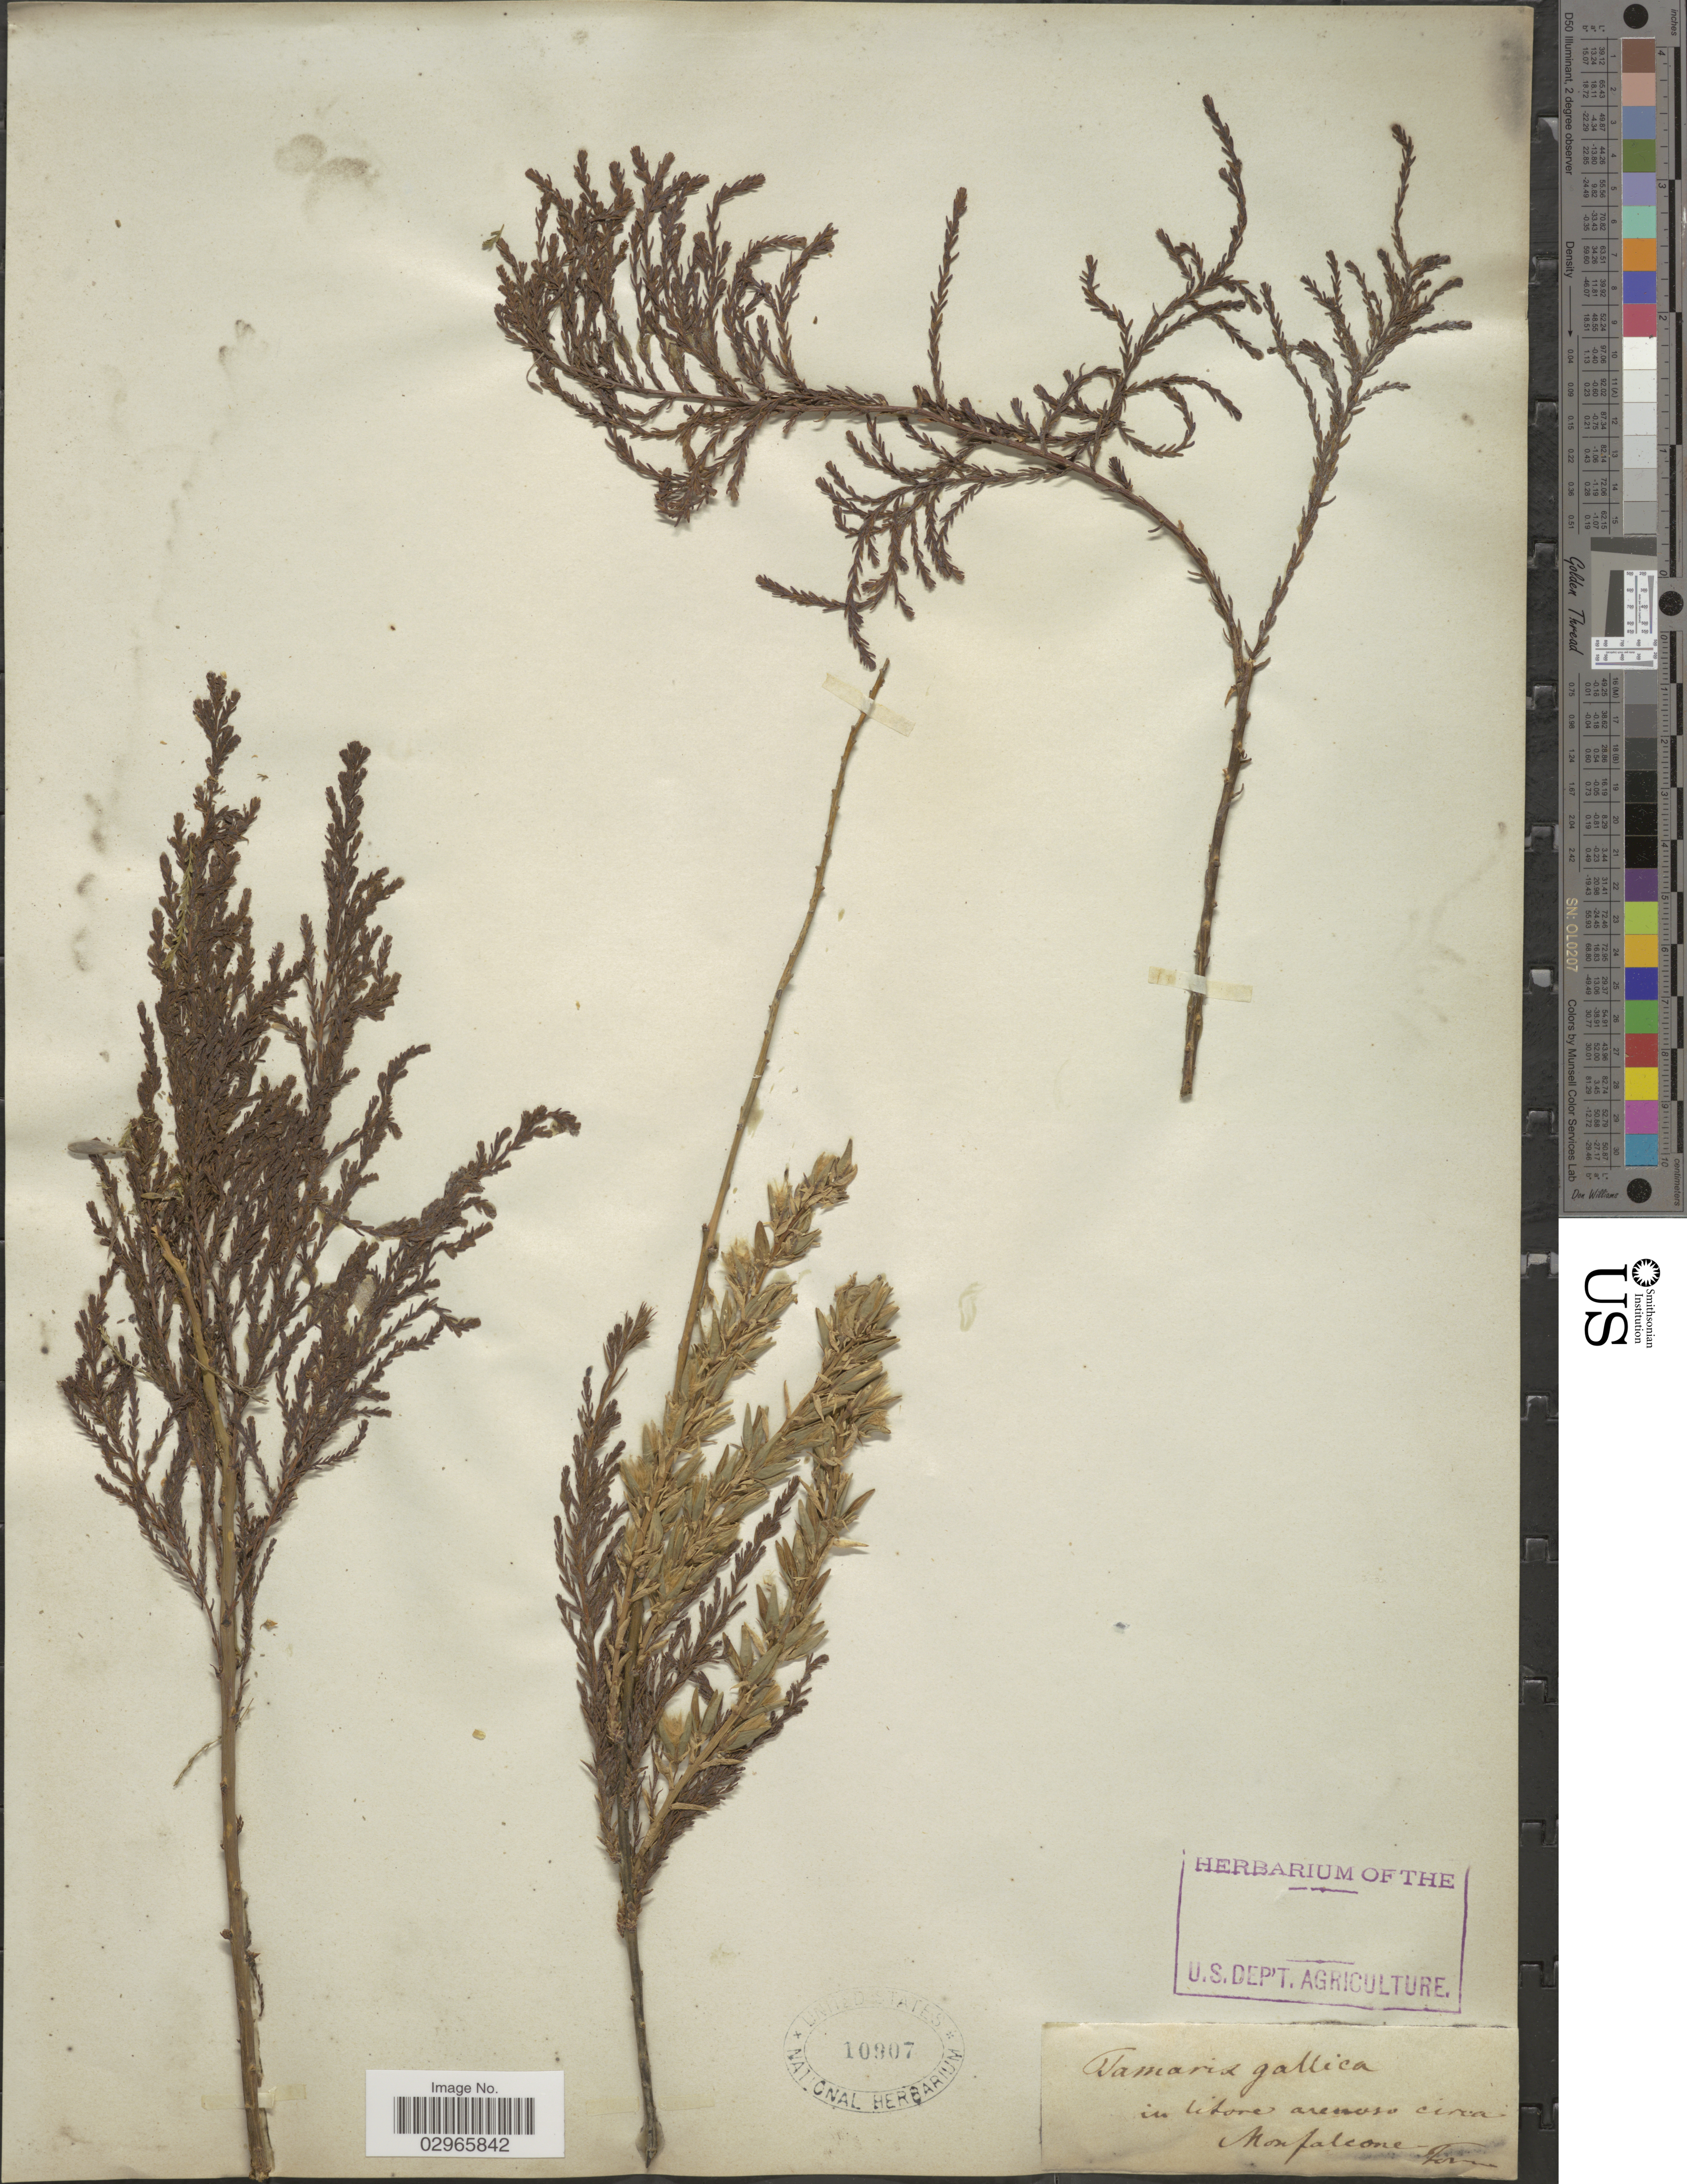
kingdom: Plantae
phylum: Tracheophyta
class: Magnoliopsida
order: Caryophyllales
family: Tamaricaceae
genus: Myricaria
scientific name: Myricaria germanica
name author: (L.) Desv.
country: Italy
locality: In litore arenoso circa Monfalcone.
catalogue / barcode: US 10907